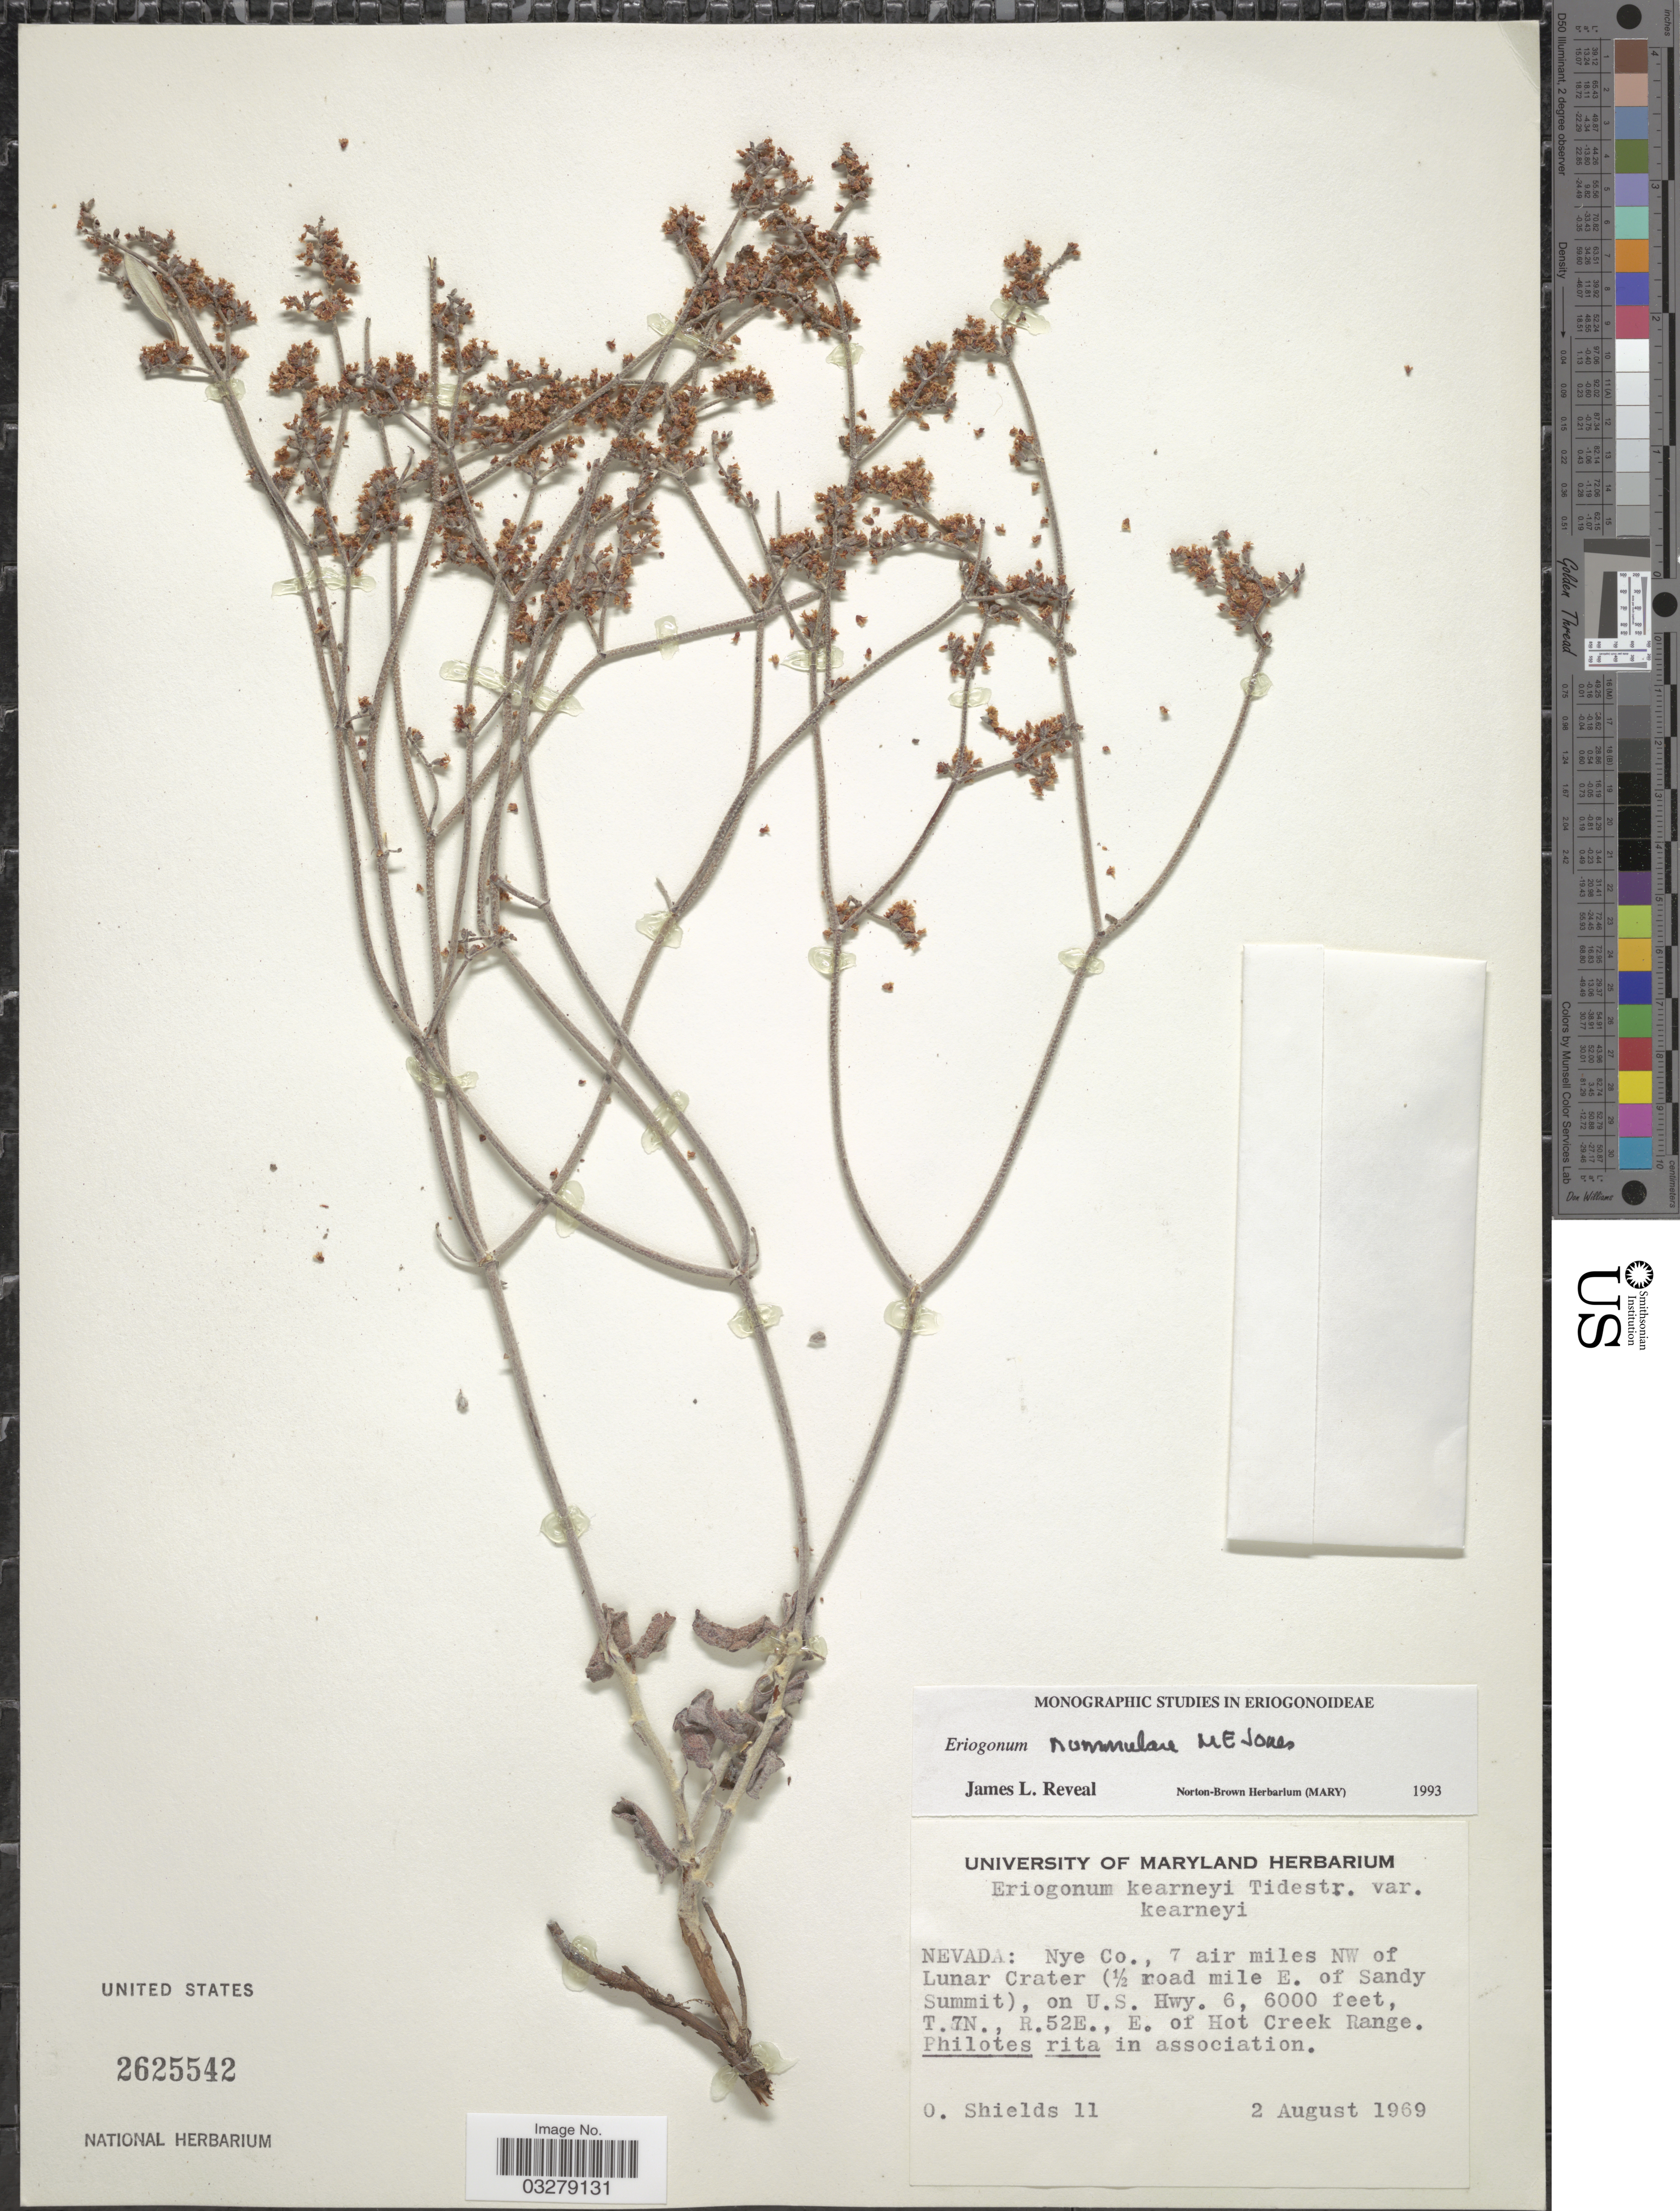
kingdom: Plantae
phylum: Tracheophyta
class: Magnoliopsida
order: Caryophyllales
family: Polygonaceae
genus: Eriogonum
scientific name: Eriogonum nummulare var. scapigerum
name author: M.E. Jones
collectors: O. Shields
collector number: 11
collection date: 1969-08-02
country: United States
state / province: Nevada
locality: Nye Co., 7 air miles NW of Lunar Crater (½ road mile E. of Sandy Summit), on U.S. Hwy. 6, T.7N., R.52E., E. of Hot Creek Range.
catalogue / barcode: US 2625542